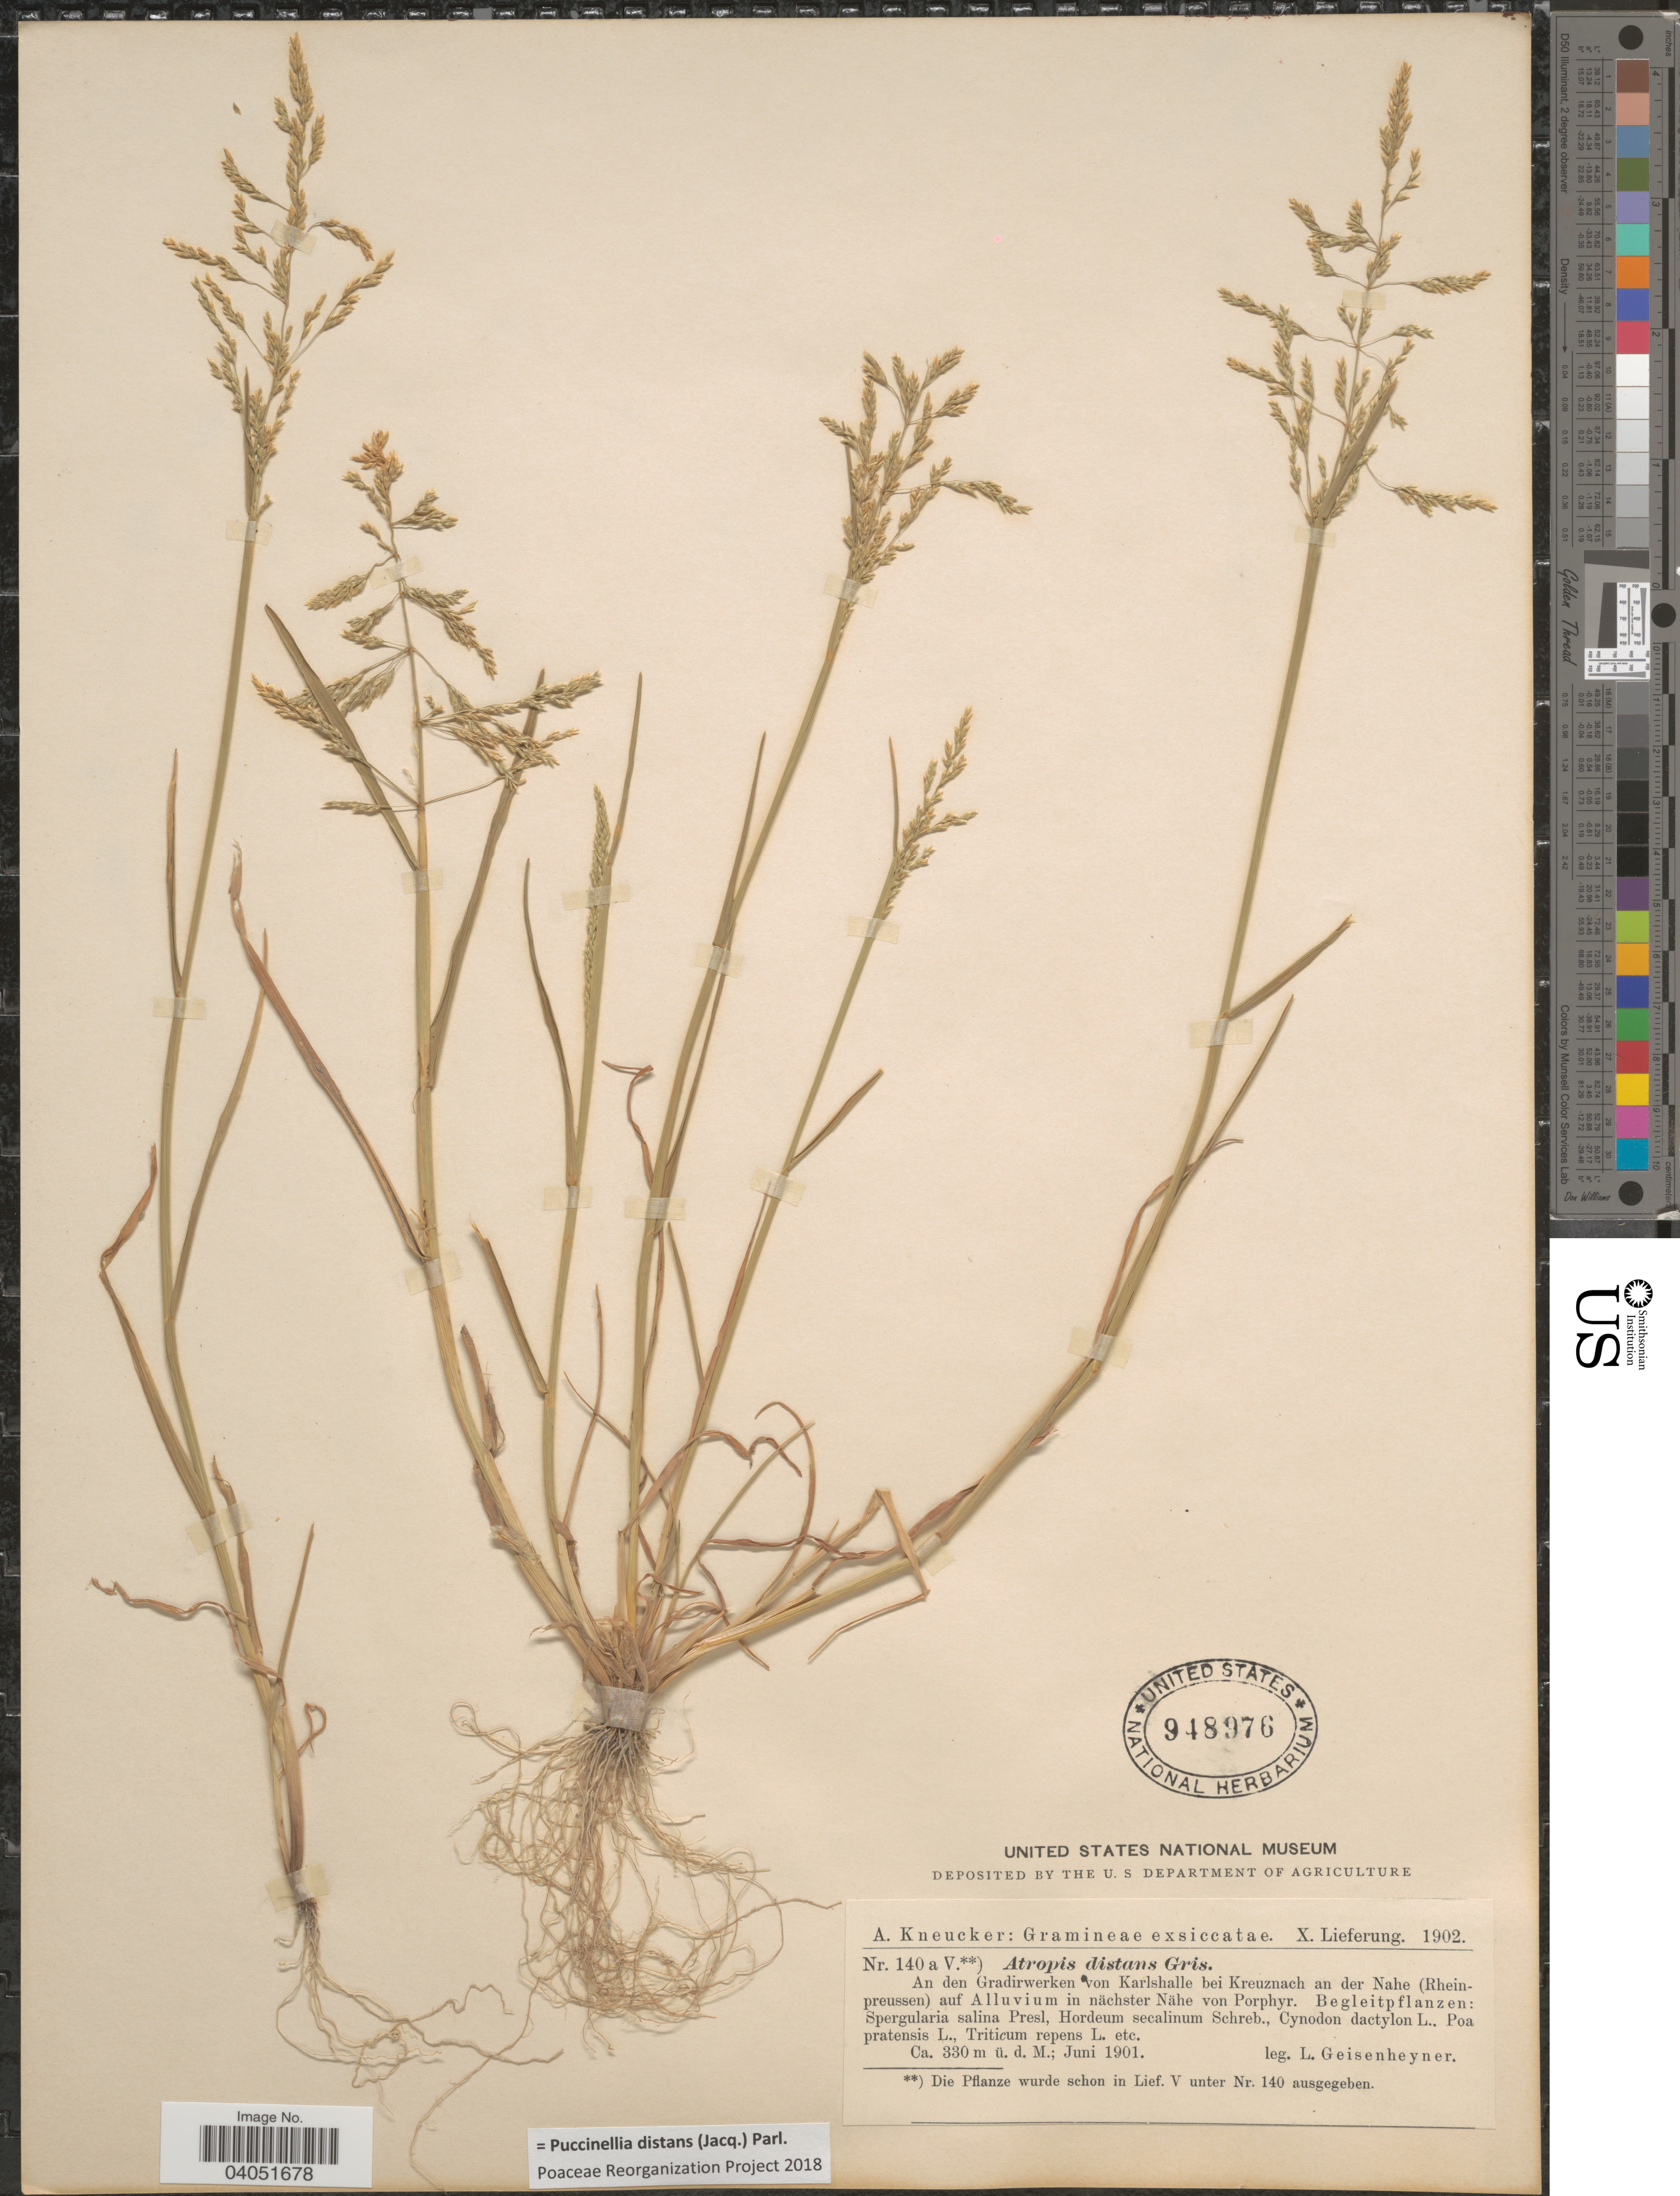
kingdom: Plantae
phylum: Tracheophyta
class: Liliopsida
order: Poales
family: Poaceae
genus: Puccinellia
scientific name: Puccinellia distans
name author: (Jacq.) Parl.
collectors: L. Geisenheyner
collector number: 140a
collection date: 1901-06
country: Germany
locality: An den Gradirwerken von Karlshalle bei Kreuznach an der Nahe (Rheinpreussen)auf Alluvium in nächster Nähe von Porphyr.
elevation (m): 330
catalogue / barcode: US 948976